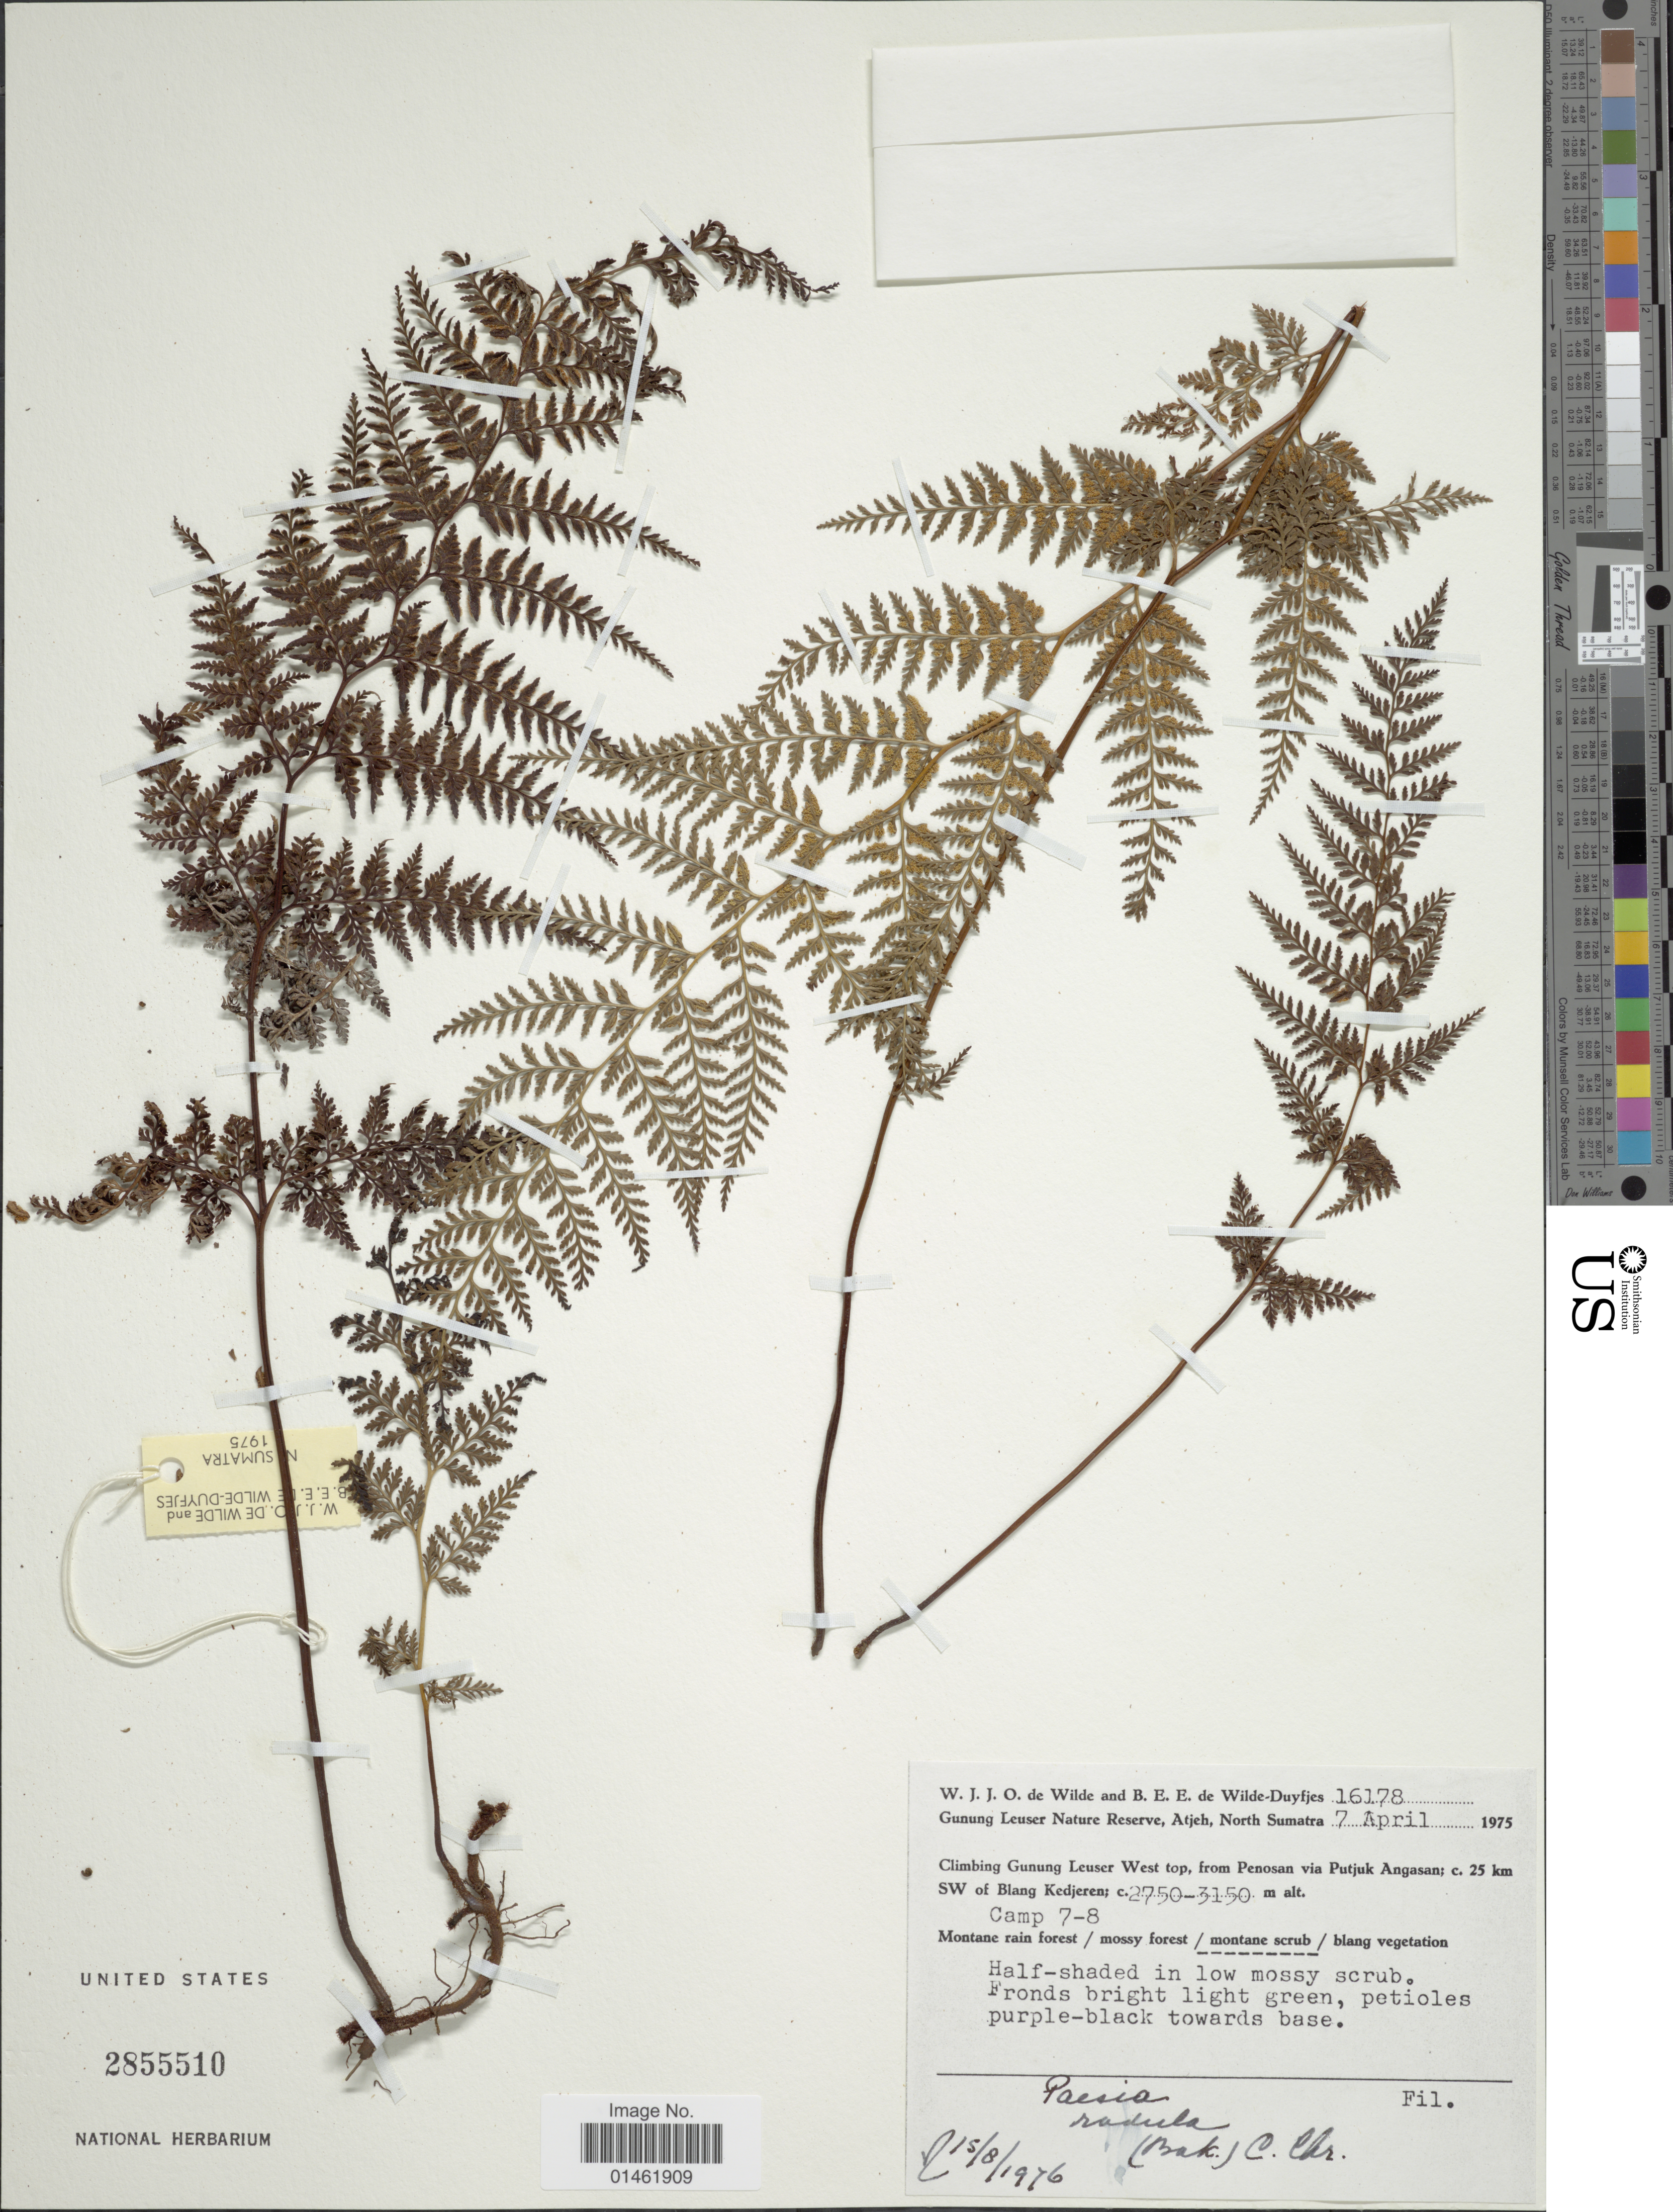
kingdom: Plantae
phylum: Tracheophyta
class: Polypodiopsida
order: Polypodiales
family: Dennstaedtiaceae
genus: Paesia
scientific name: Paesia radula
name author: (Baker) C. Chr.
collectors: W. J. de Wilde & B. E. de Wilde-Duyfjes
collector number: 16178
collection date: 1975-04-07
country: Indonesia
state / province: Sumatra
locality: Gunung Leuser Nature Reserve, Atjeh, North Sumatra, Climbing Gunug Leuser West top from Penosan via Putjuk Angasan, c. 25km SW of Blang Kedjeren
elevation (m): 2750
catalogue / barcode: US 2855510